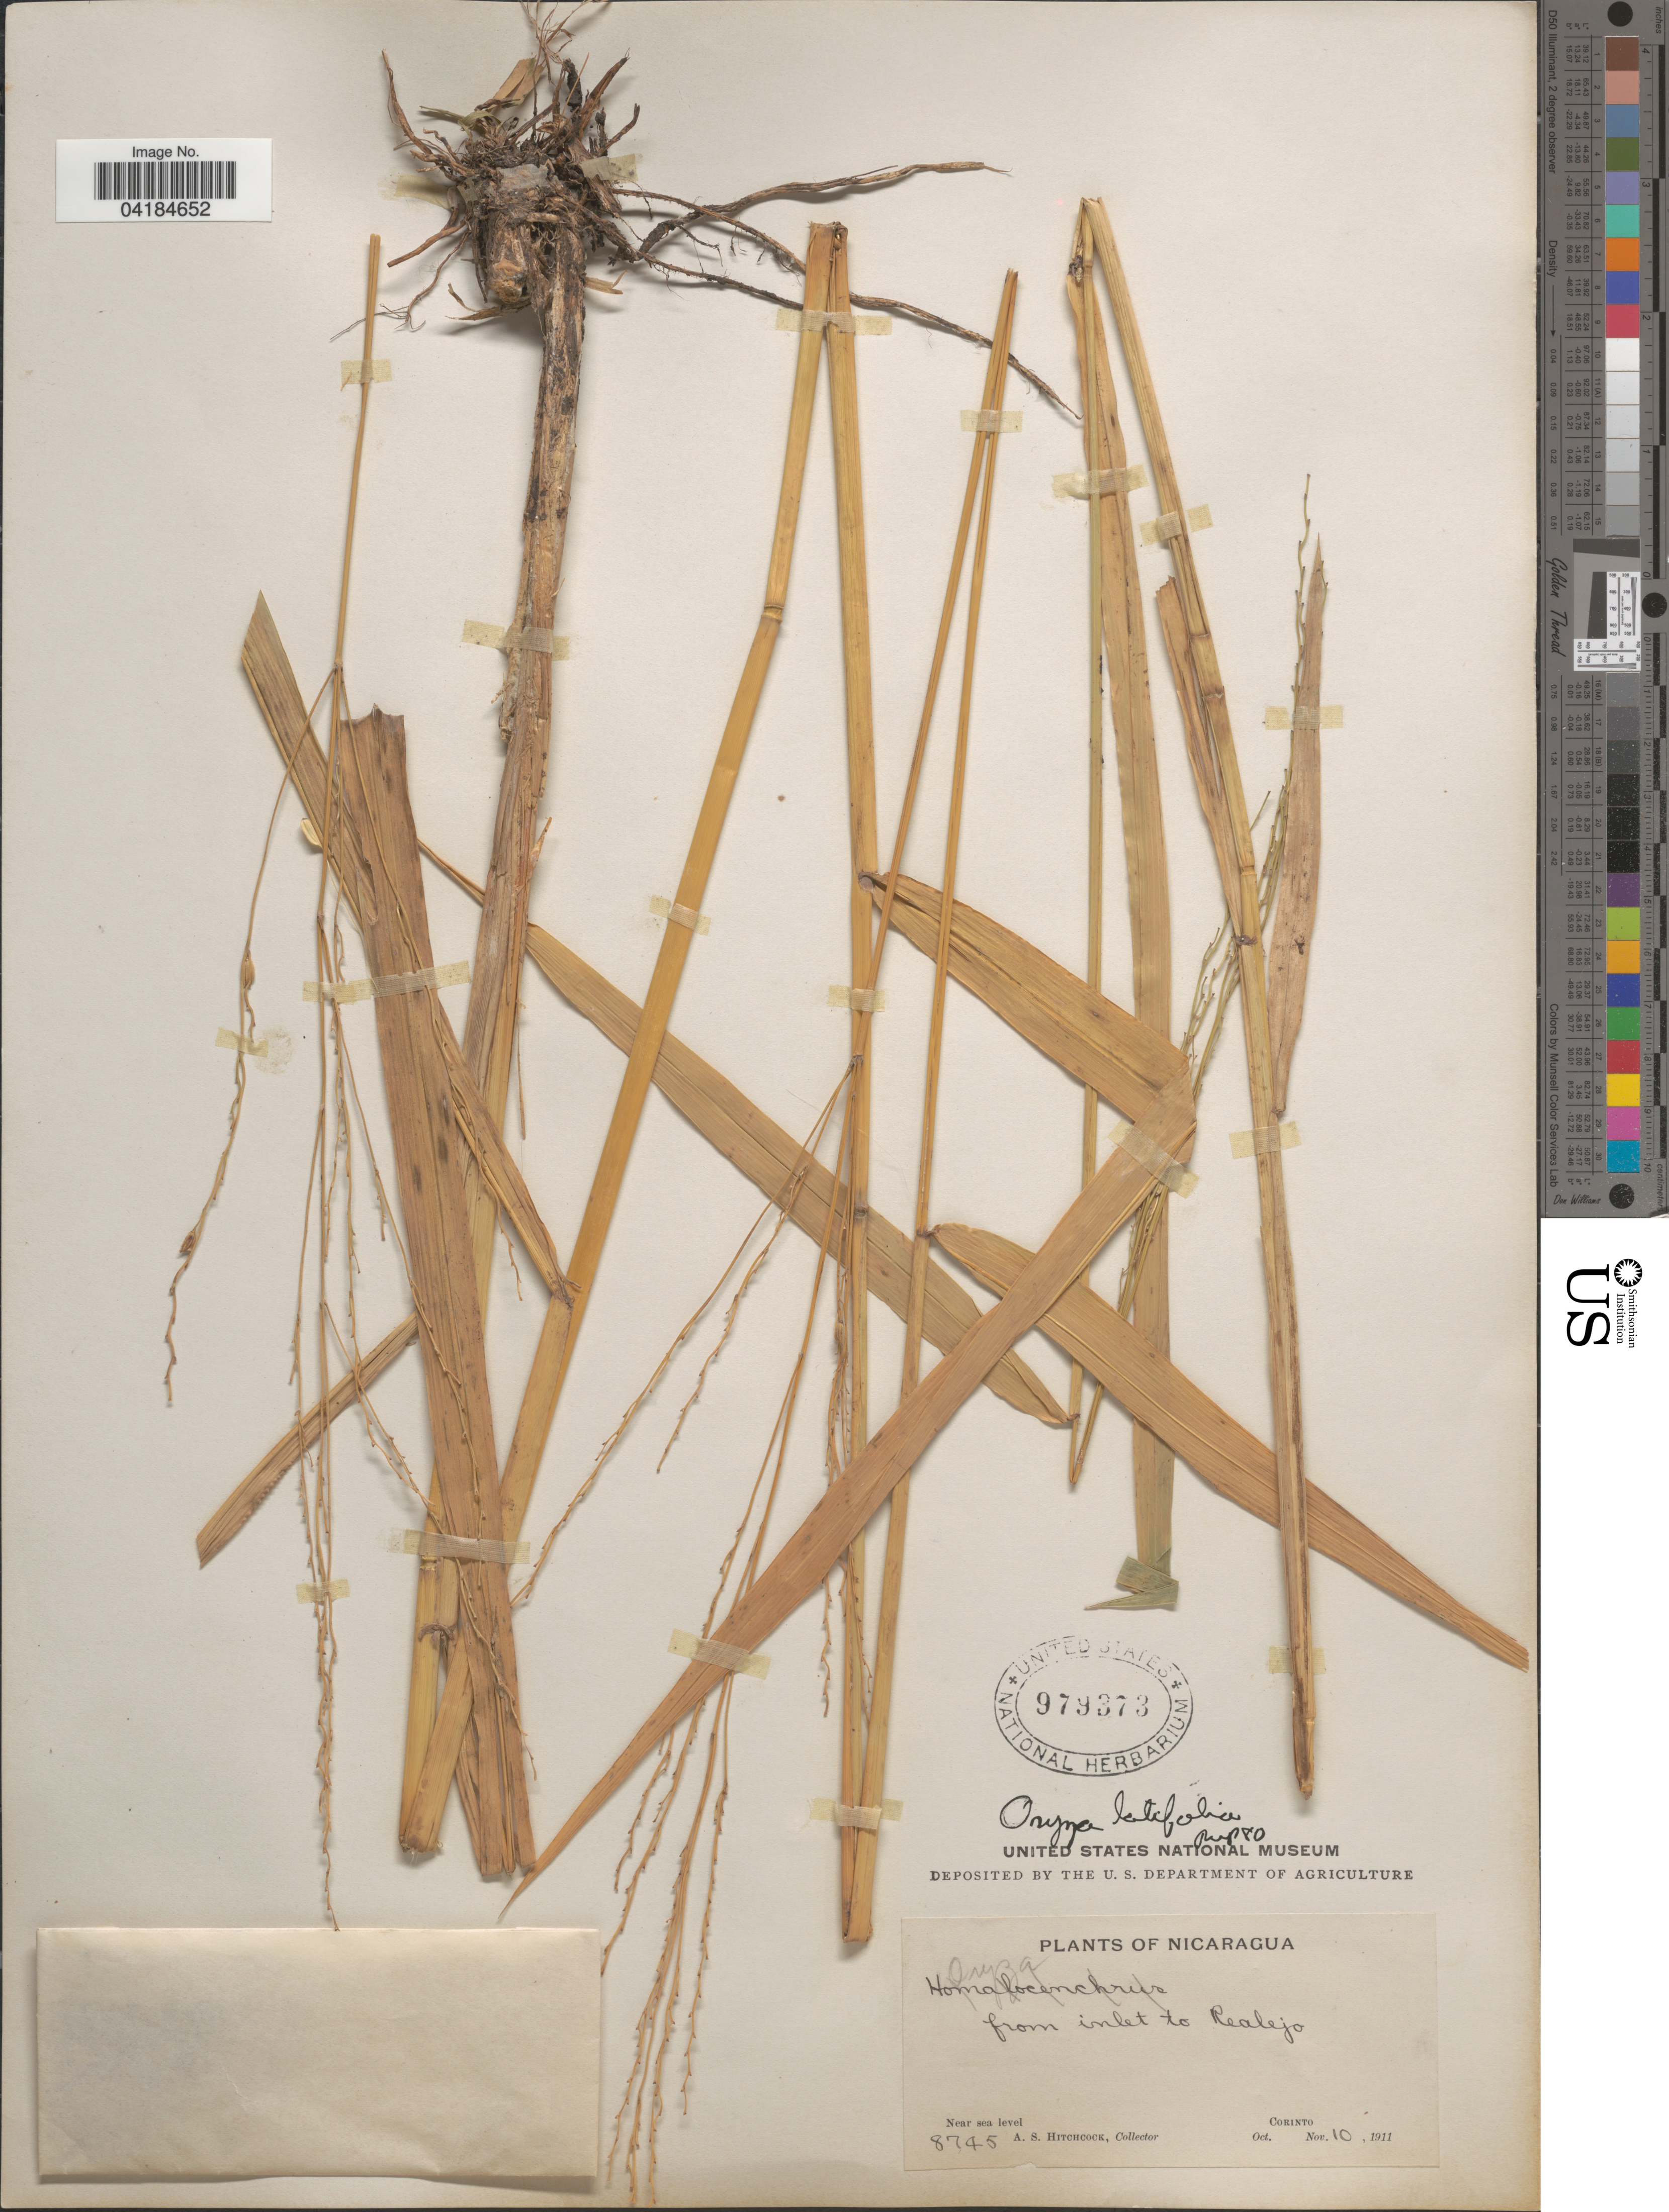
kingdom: Plantae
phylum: Tracheophyta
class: Liliopsida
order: Poales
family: Poaceae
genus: Oryza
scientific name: Oryza latifolia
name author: Desv.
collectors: A. S. Hitchcock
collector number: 8745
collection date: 1911-11-10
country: Nicaragua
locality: From inlet to Realejo. Corinto.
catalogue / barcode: US 979373